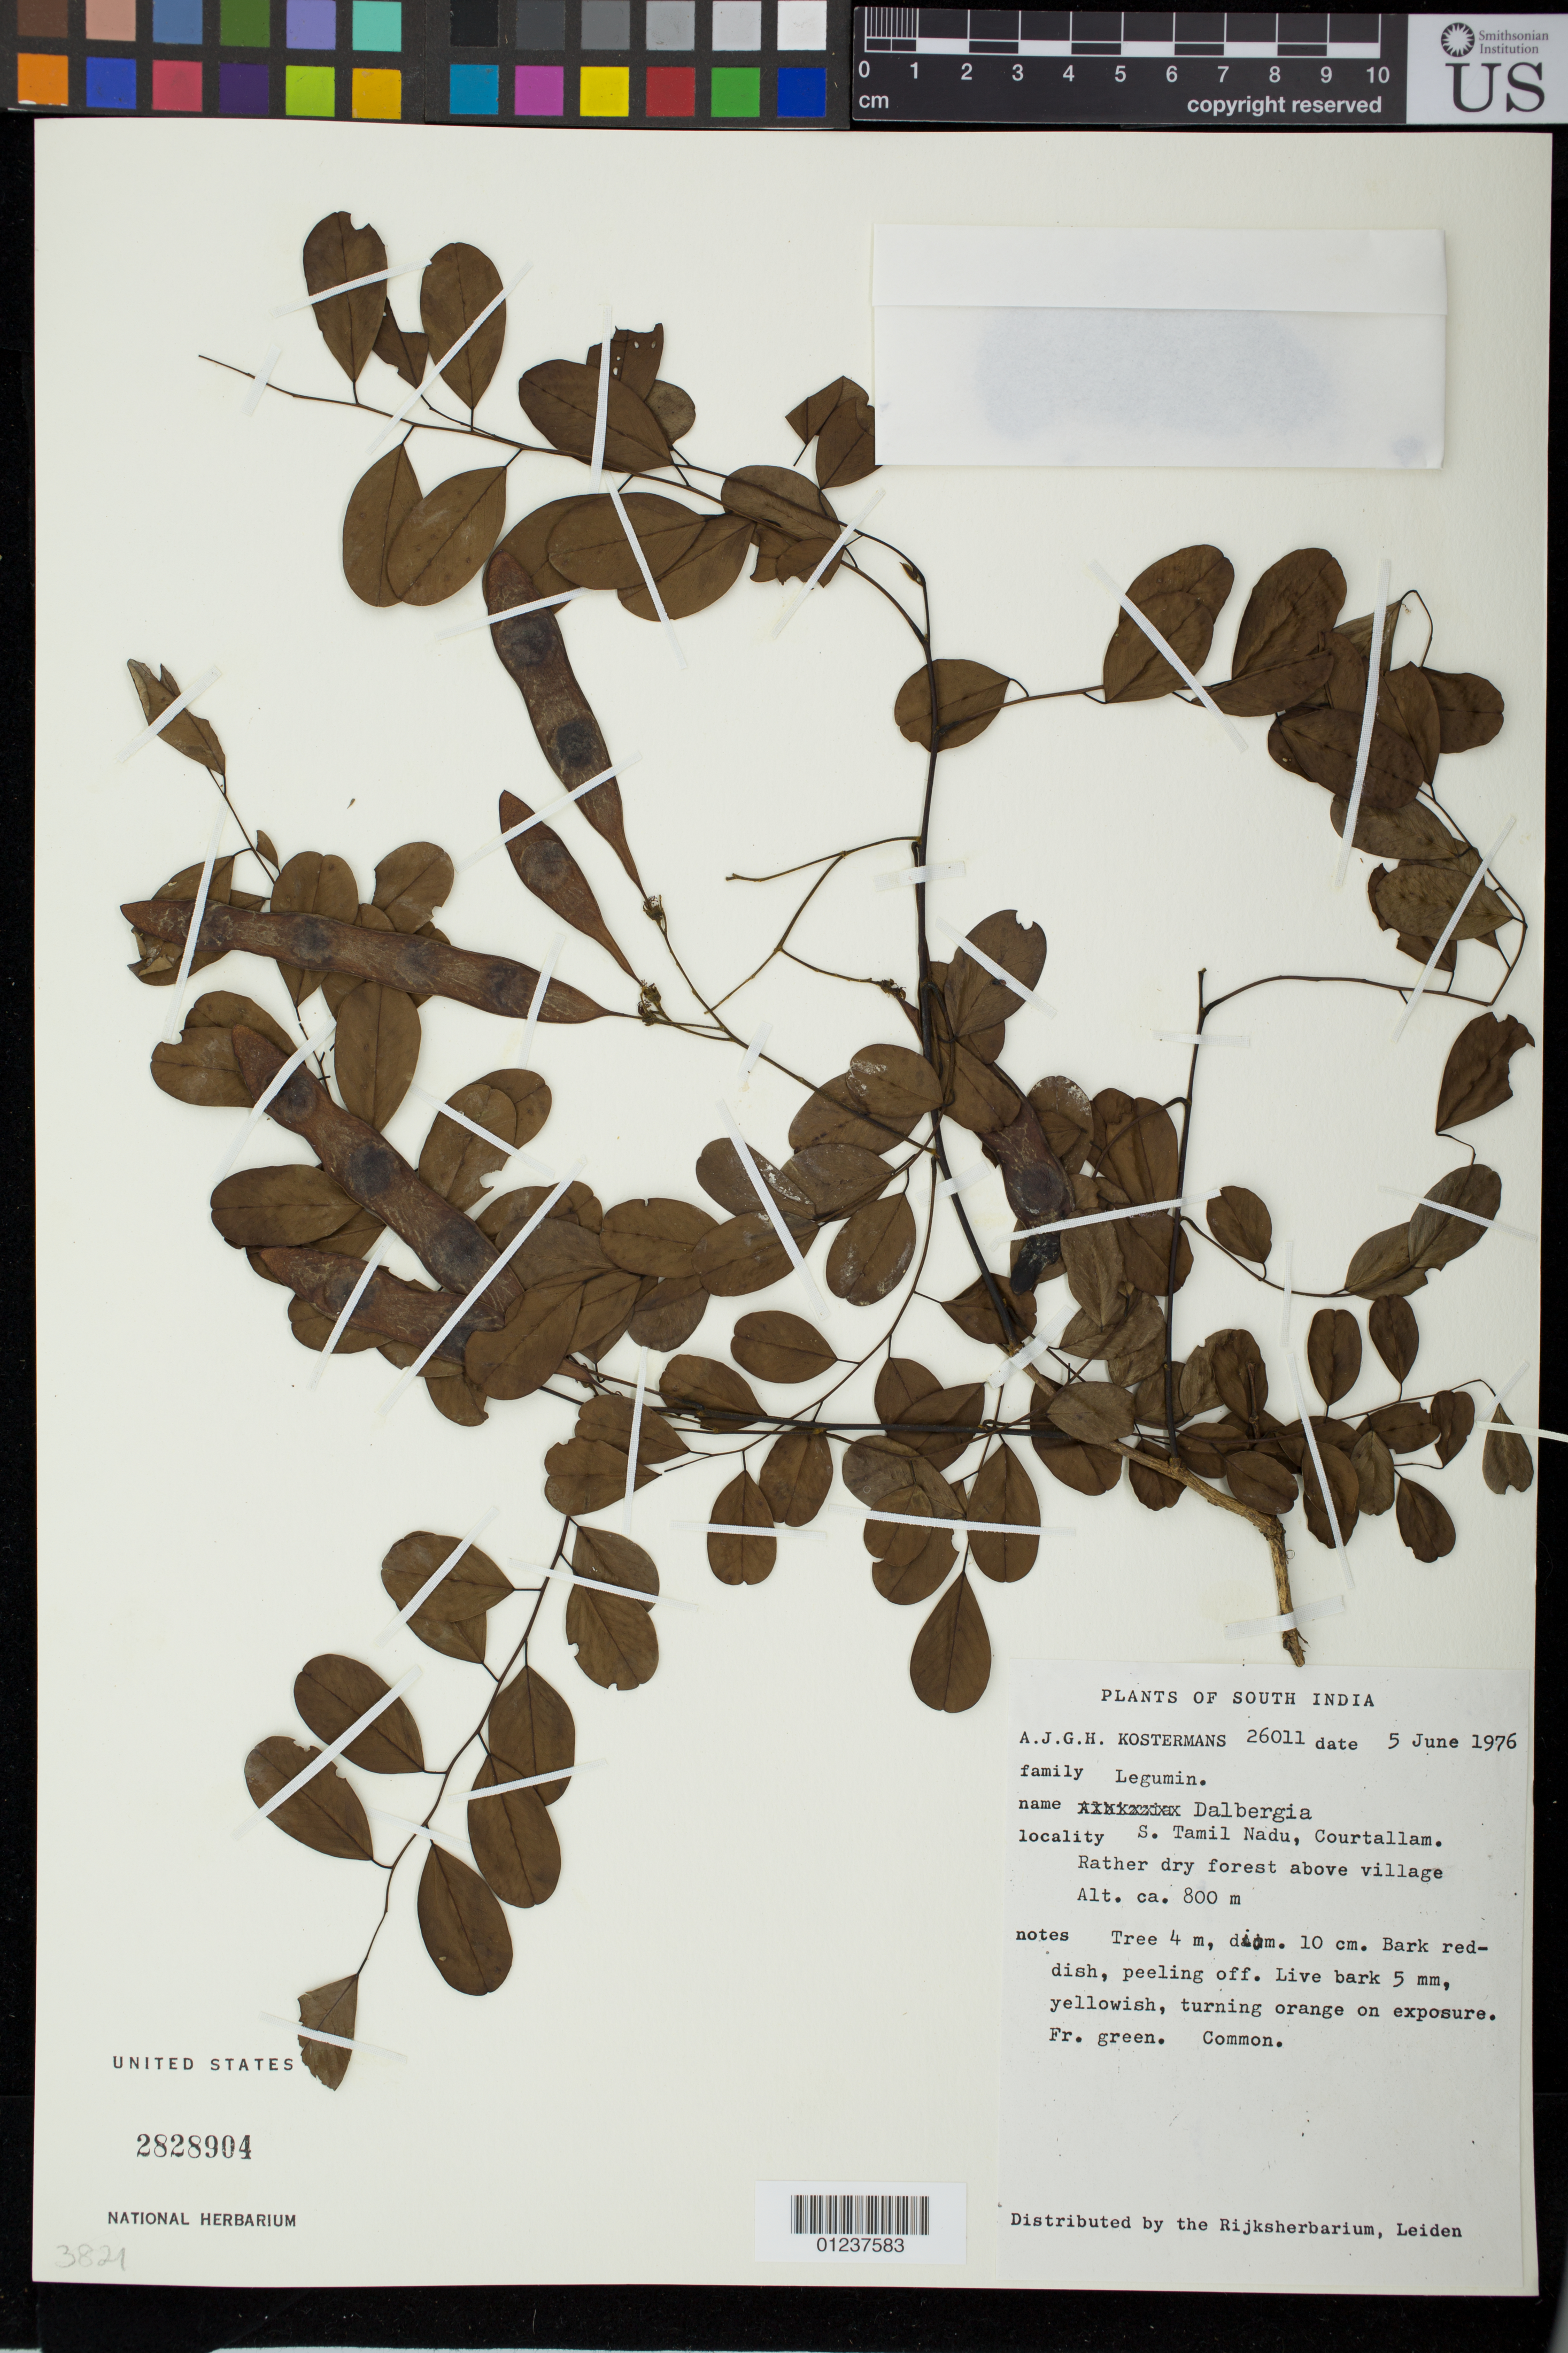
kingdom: Plantae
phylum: Tracheophyta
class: Magnoliopsida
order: Fabales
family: Fabaceae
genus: Dalbergia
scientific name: Dalbergia sp.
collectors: A. J. G. Kostermans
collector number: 26011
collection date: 1976-06-05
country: India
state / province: Tamil Nadu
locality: S. Tamil Nadu, Courtallam. [Kuttalam]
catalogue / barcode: US 2828904